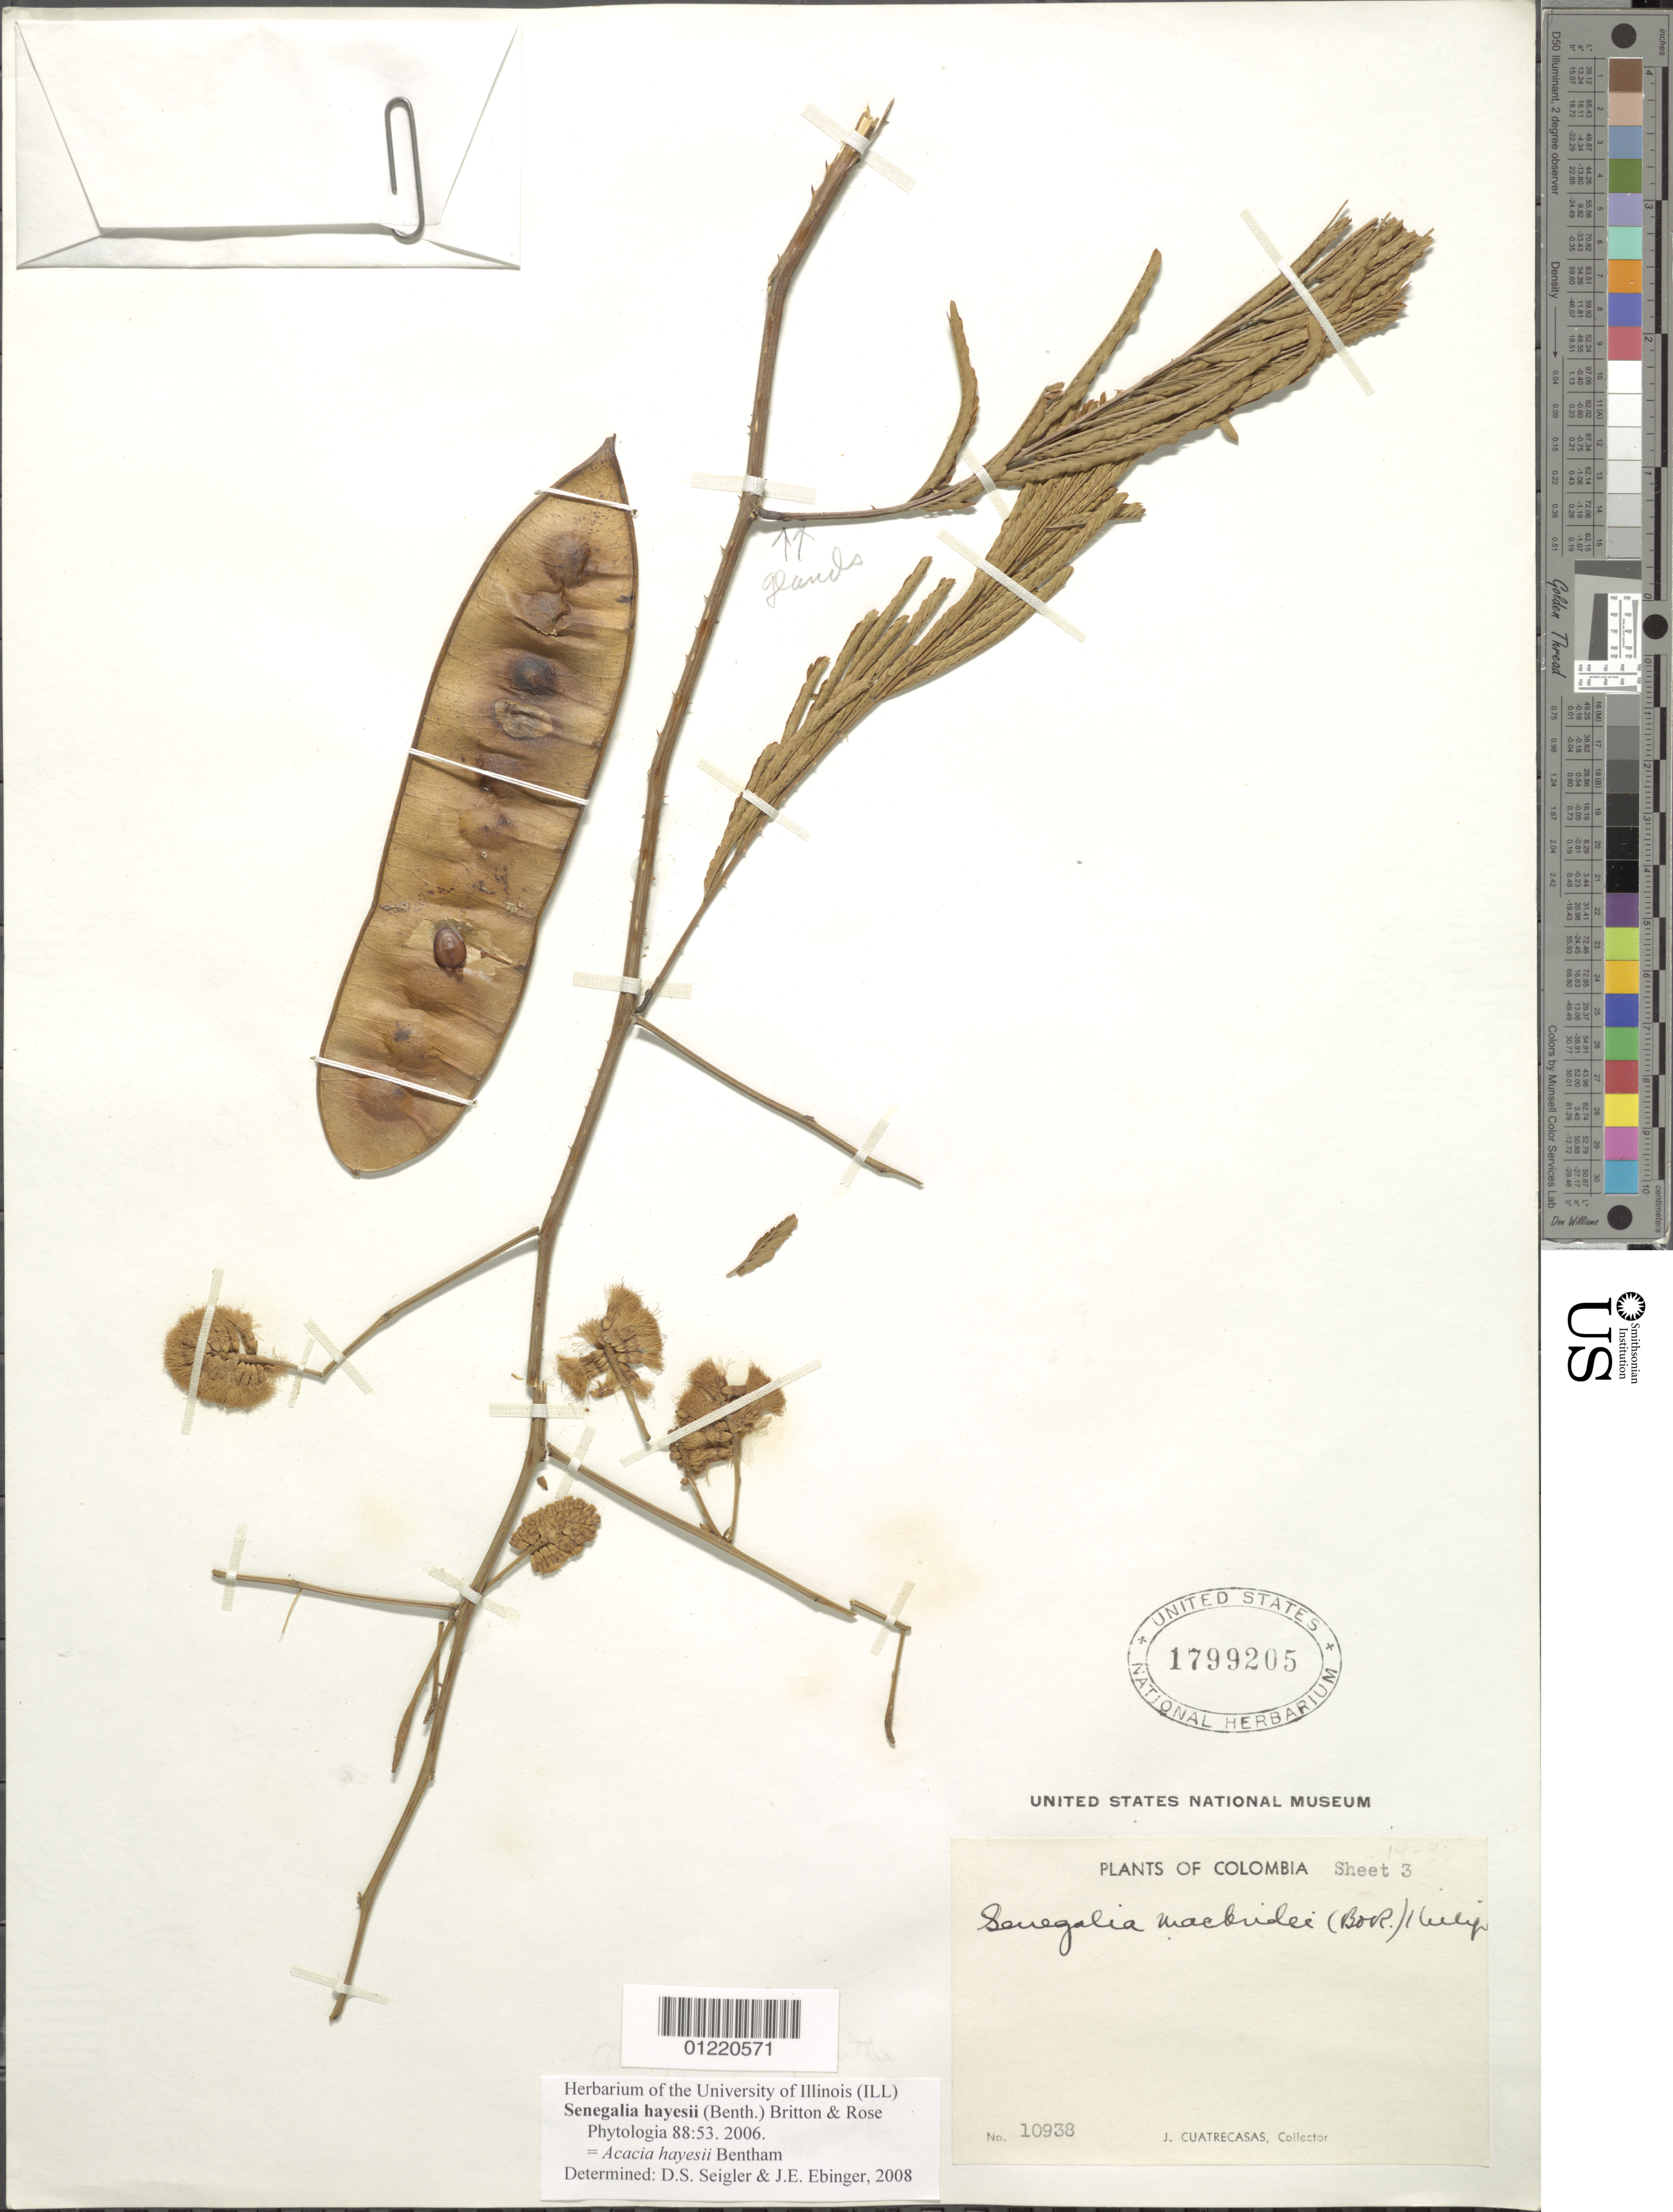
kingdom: Plantae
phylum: Tracheophyta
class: Magnoliopsida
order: Fabales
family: Fabaceae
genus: Senegalia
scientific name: Senegalia hayesii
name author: (Benth.) Britton & Rose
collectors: J. Cuatrecasas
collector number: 10938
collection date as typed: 09 Dec 1940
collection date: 1940-12-09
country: Colombia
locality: Frontera Colombo-ecuatoriana: Del Rio San Miguel, junto a la desembocadura del Rio Conejo.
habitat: Selva higrófila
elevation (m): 300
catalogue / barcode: US 1799205